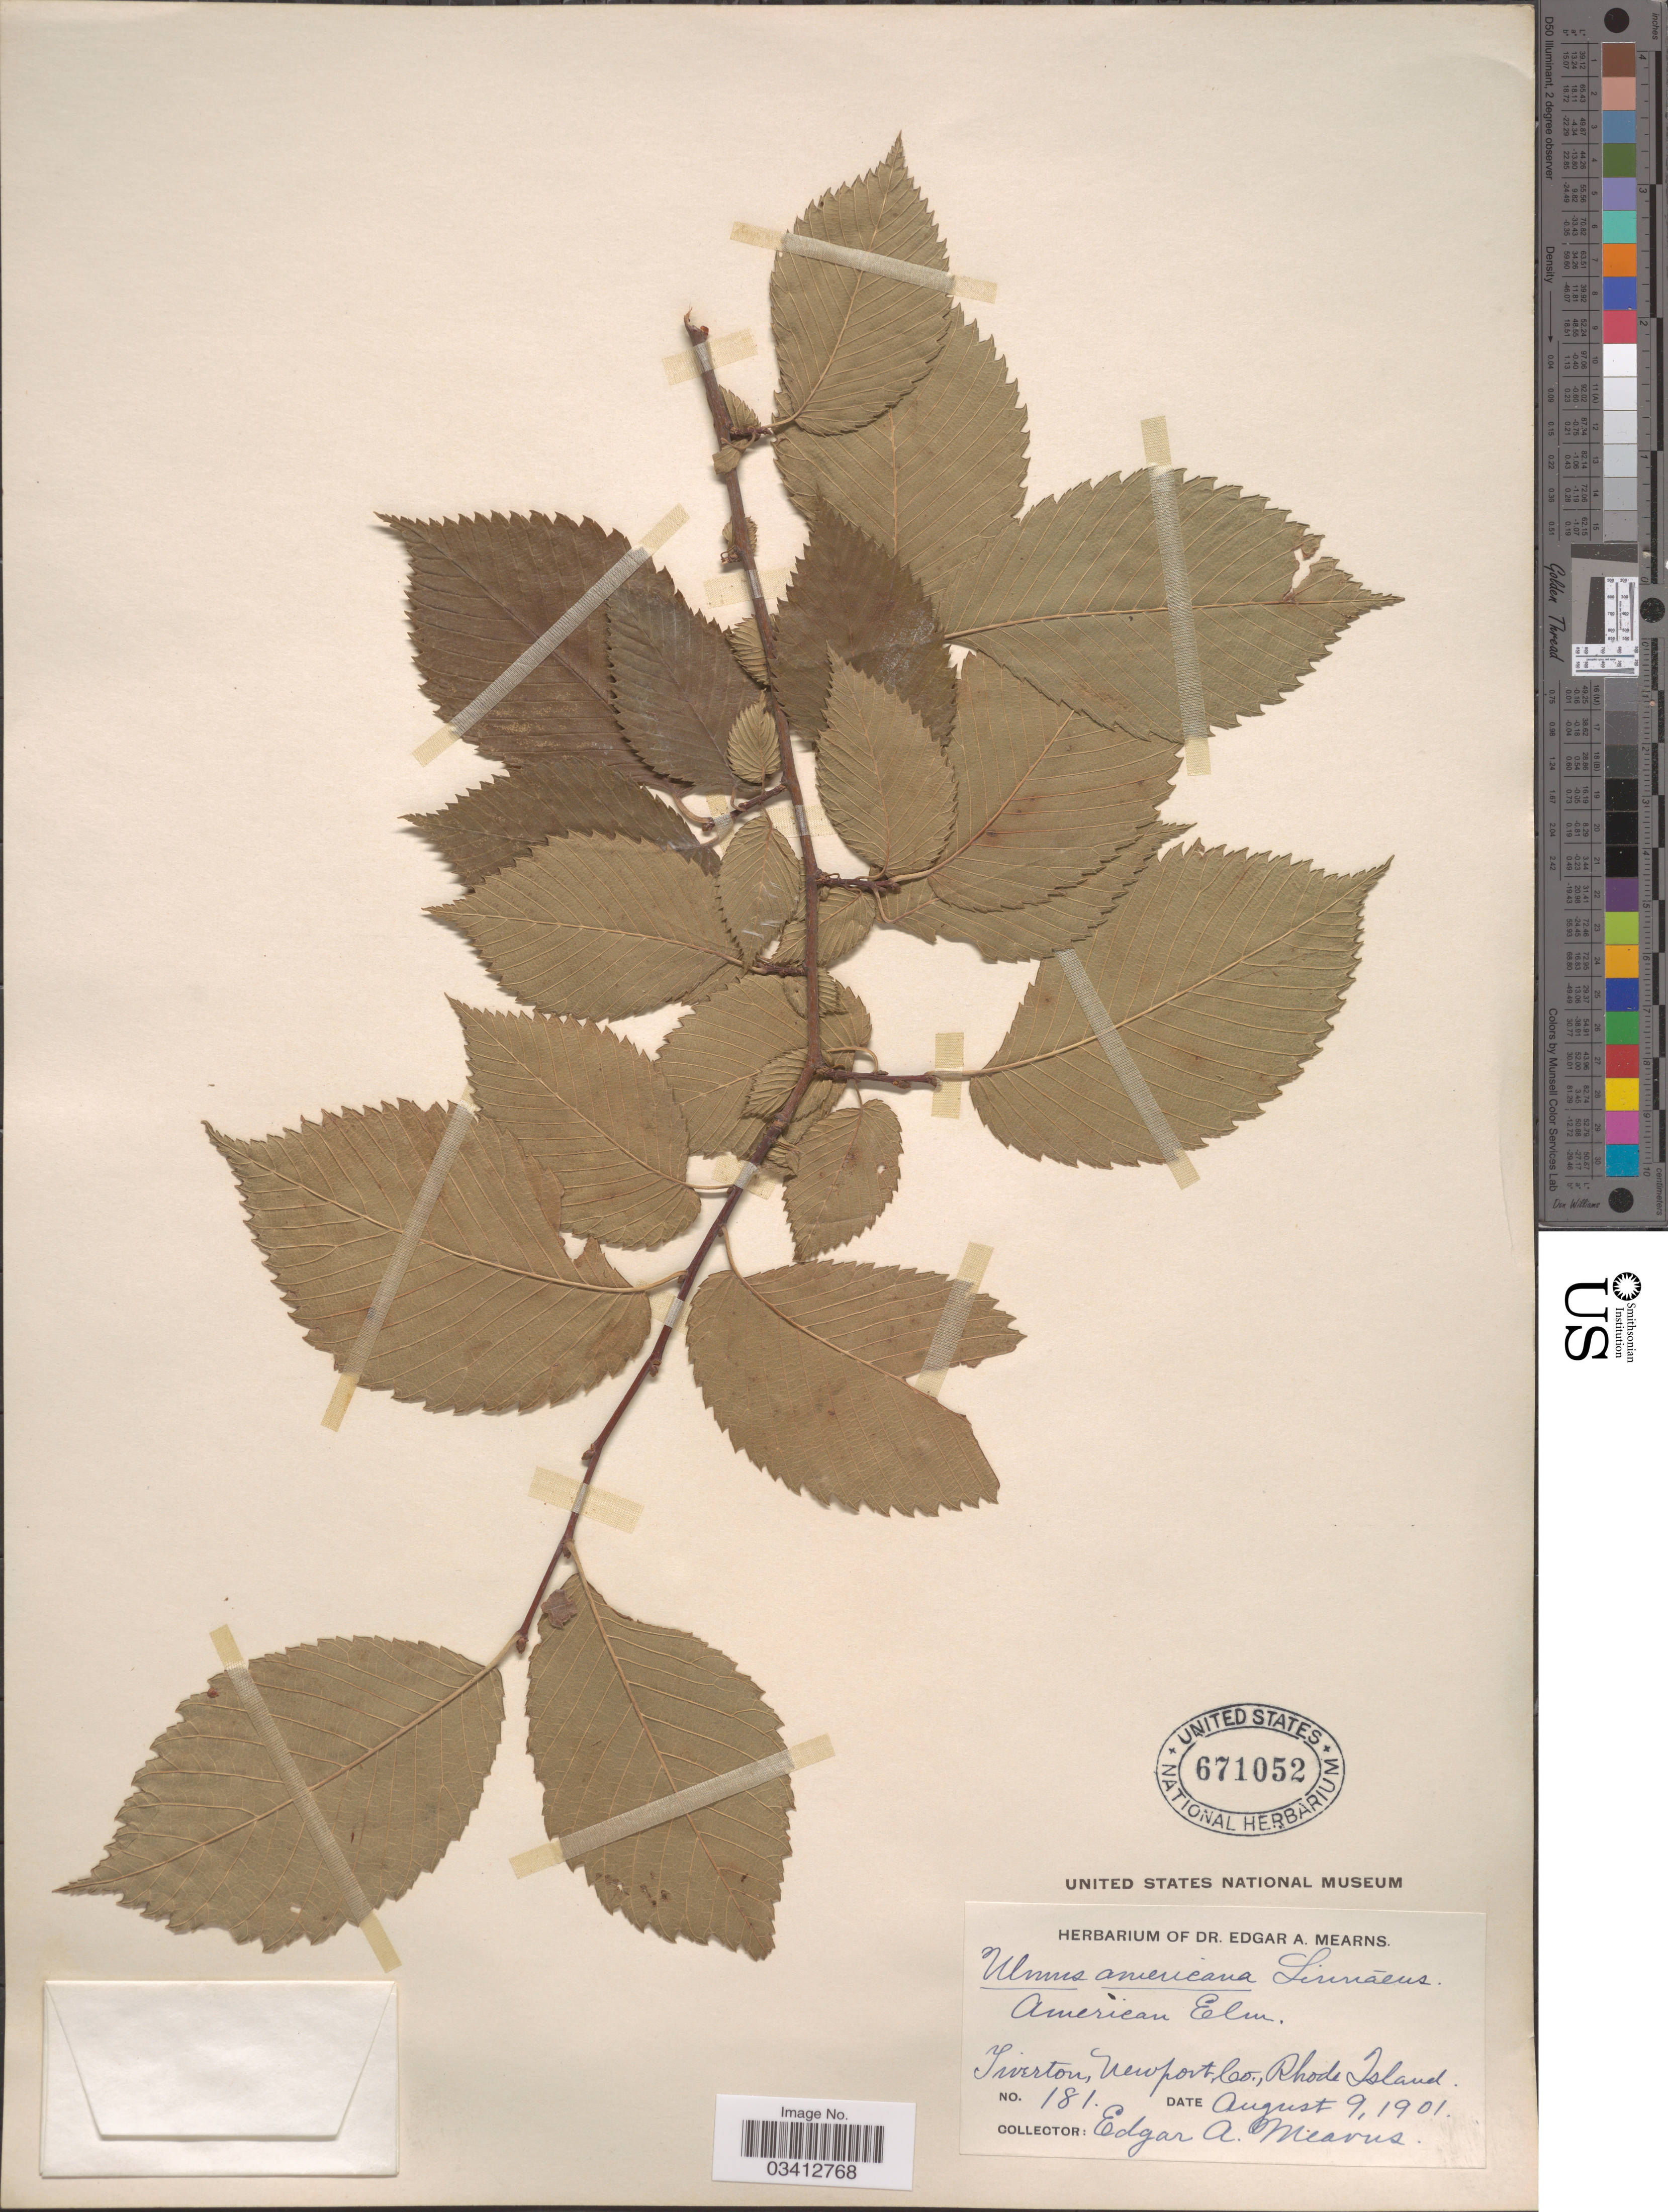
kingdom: Plantae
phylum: Tracheophyta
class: Magnoliopsida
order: Rosales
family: Ulmaceae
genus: Ulmus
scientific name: Ulmus americana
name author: L.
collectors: E. A. Mearns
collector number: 181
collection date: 1901-08-09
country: United States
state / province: Rhode Island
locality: Tiverton, Newport Co.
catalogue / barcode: US 671052